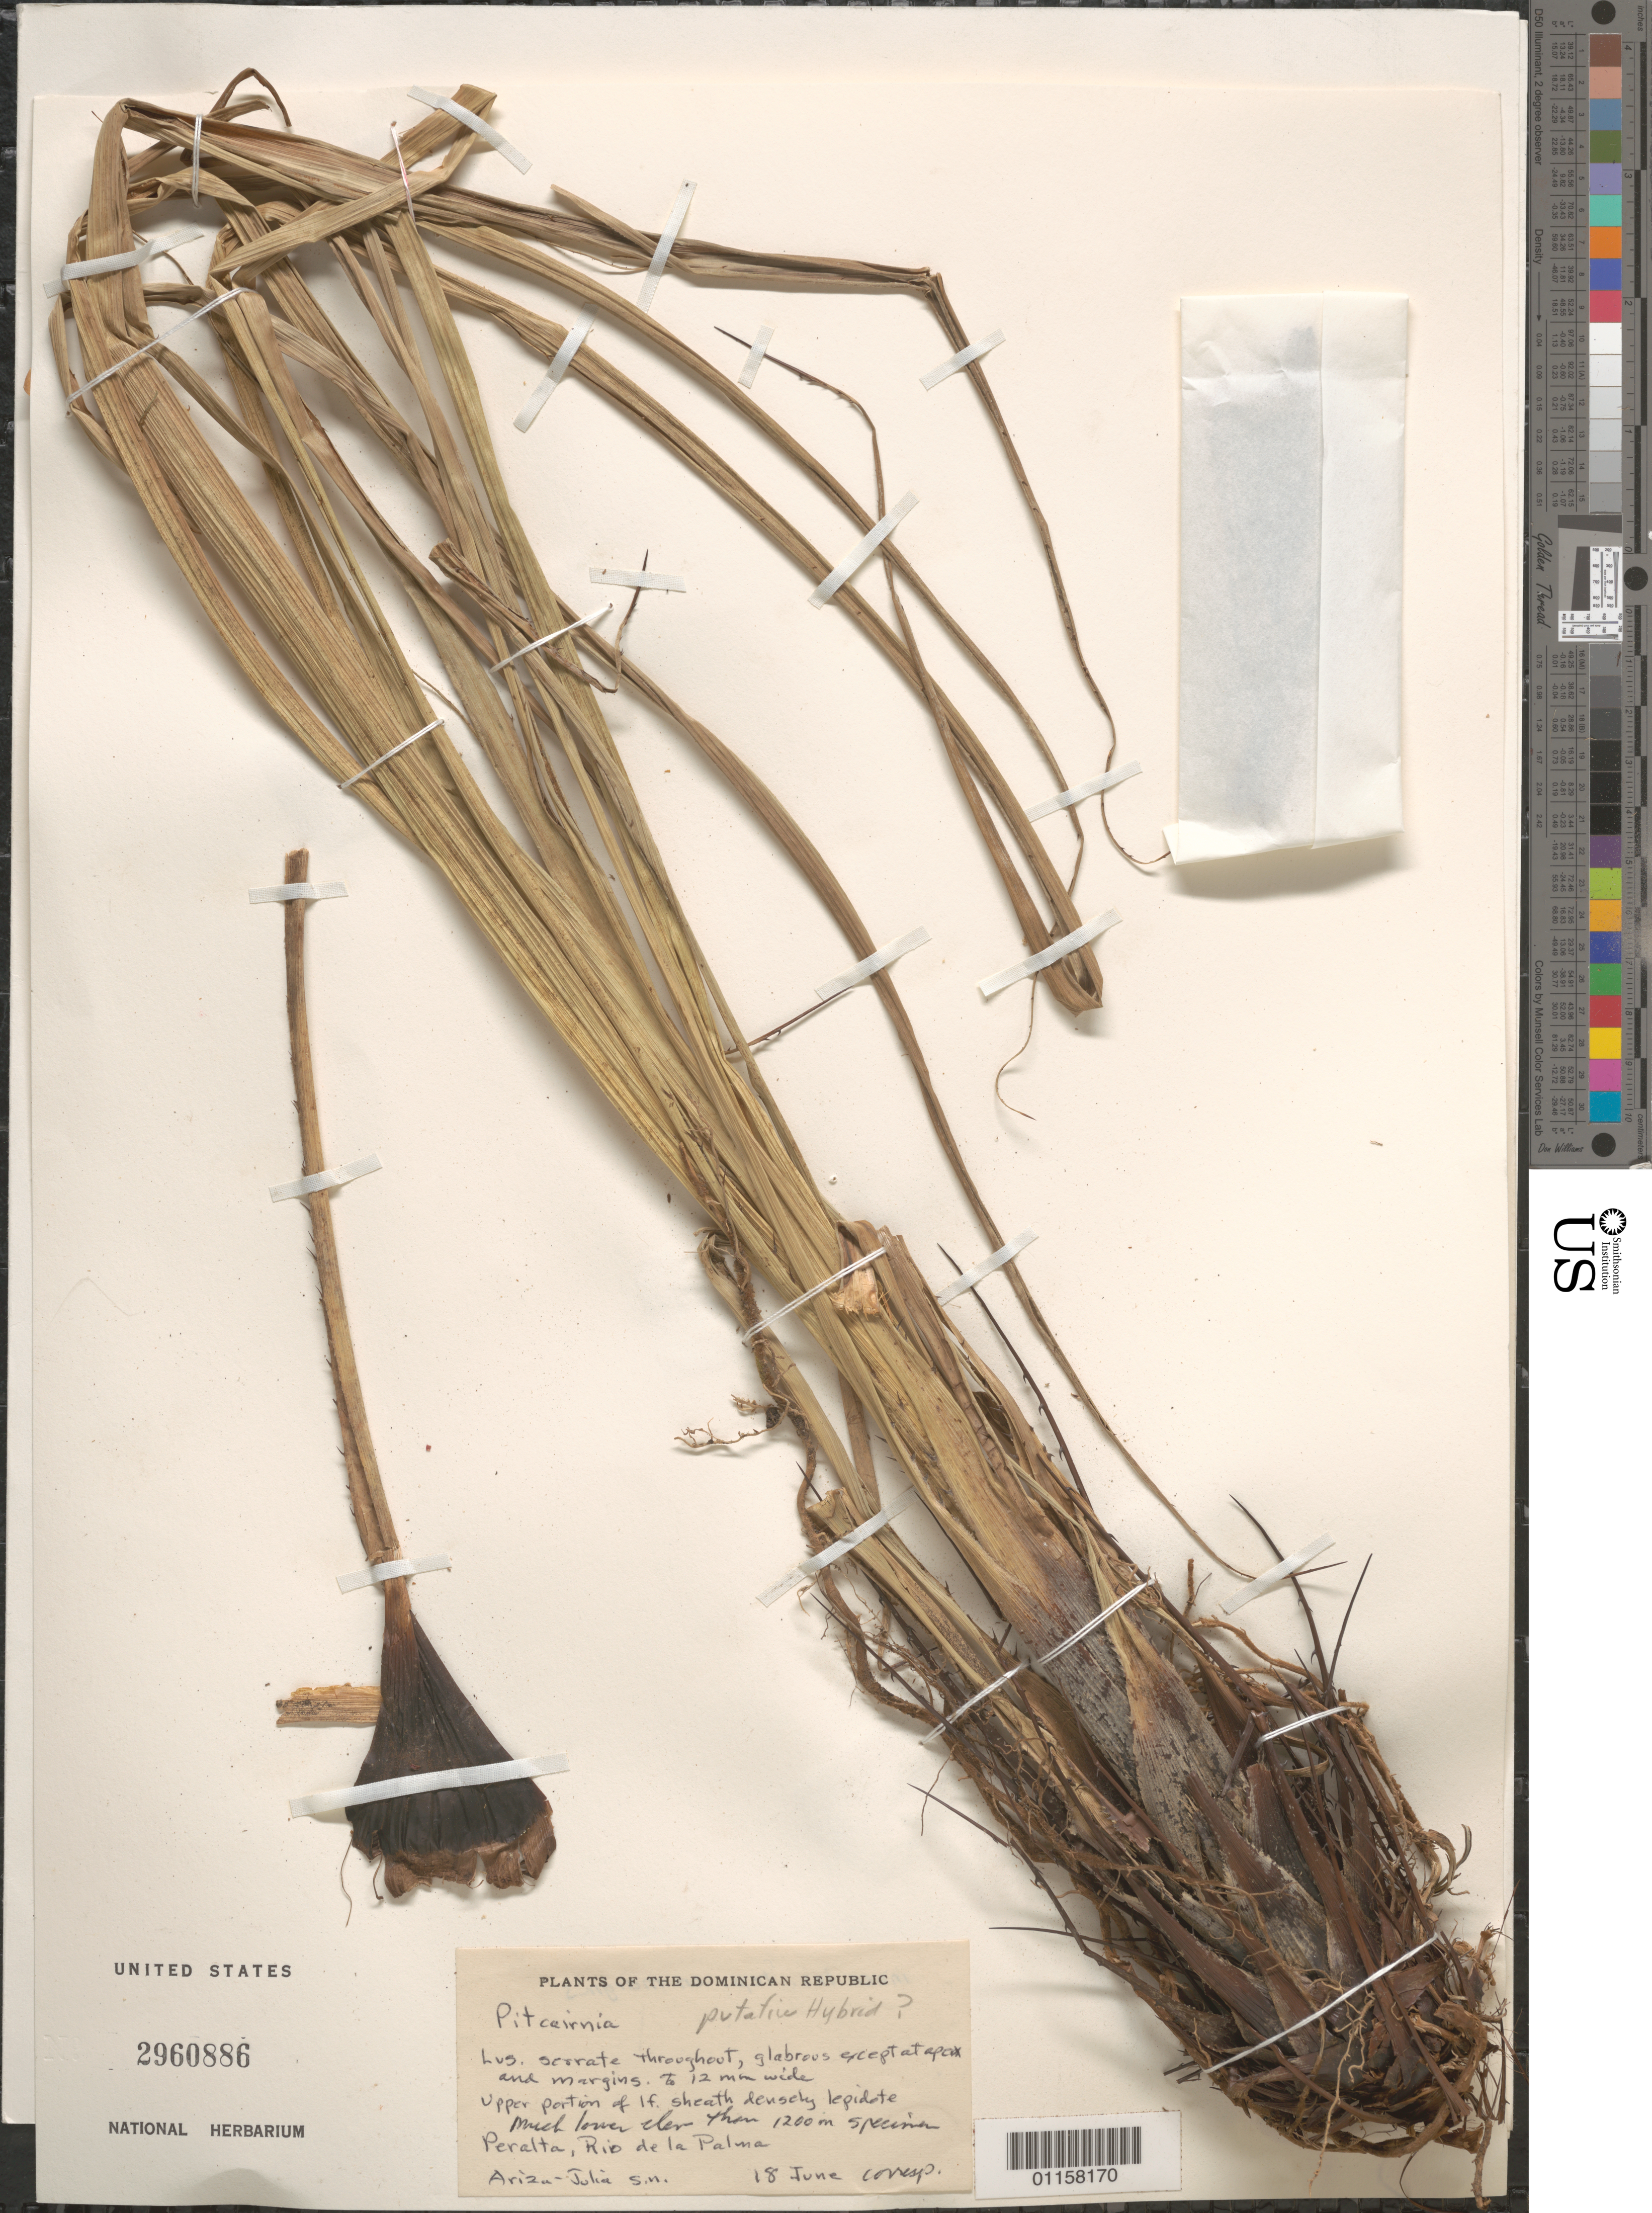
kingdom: Plantae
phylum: Tracheophyta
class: Liliopsida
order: Poales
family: Bromeliaceae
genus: Pitcairnia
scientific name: Pitcairnia sp.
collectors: L. Ariza-Julia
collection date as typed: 18 June 19--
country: Dominican Republic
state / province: Azua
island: Hispaniola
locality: Peralta, Rio de la Palma.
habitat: Much lower than 1200 m specimen.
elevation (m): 1200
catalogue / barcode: US 2960886